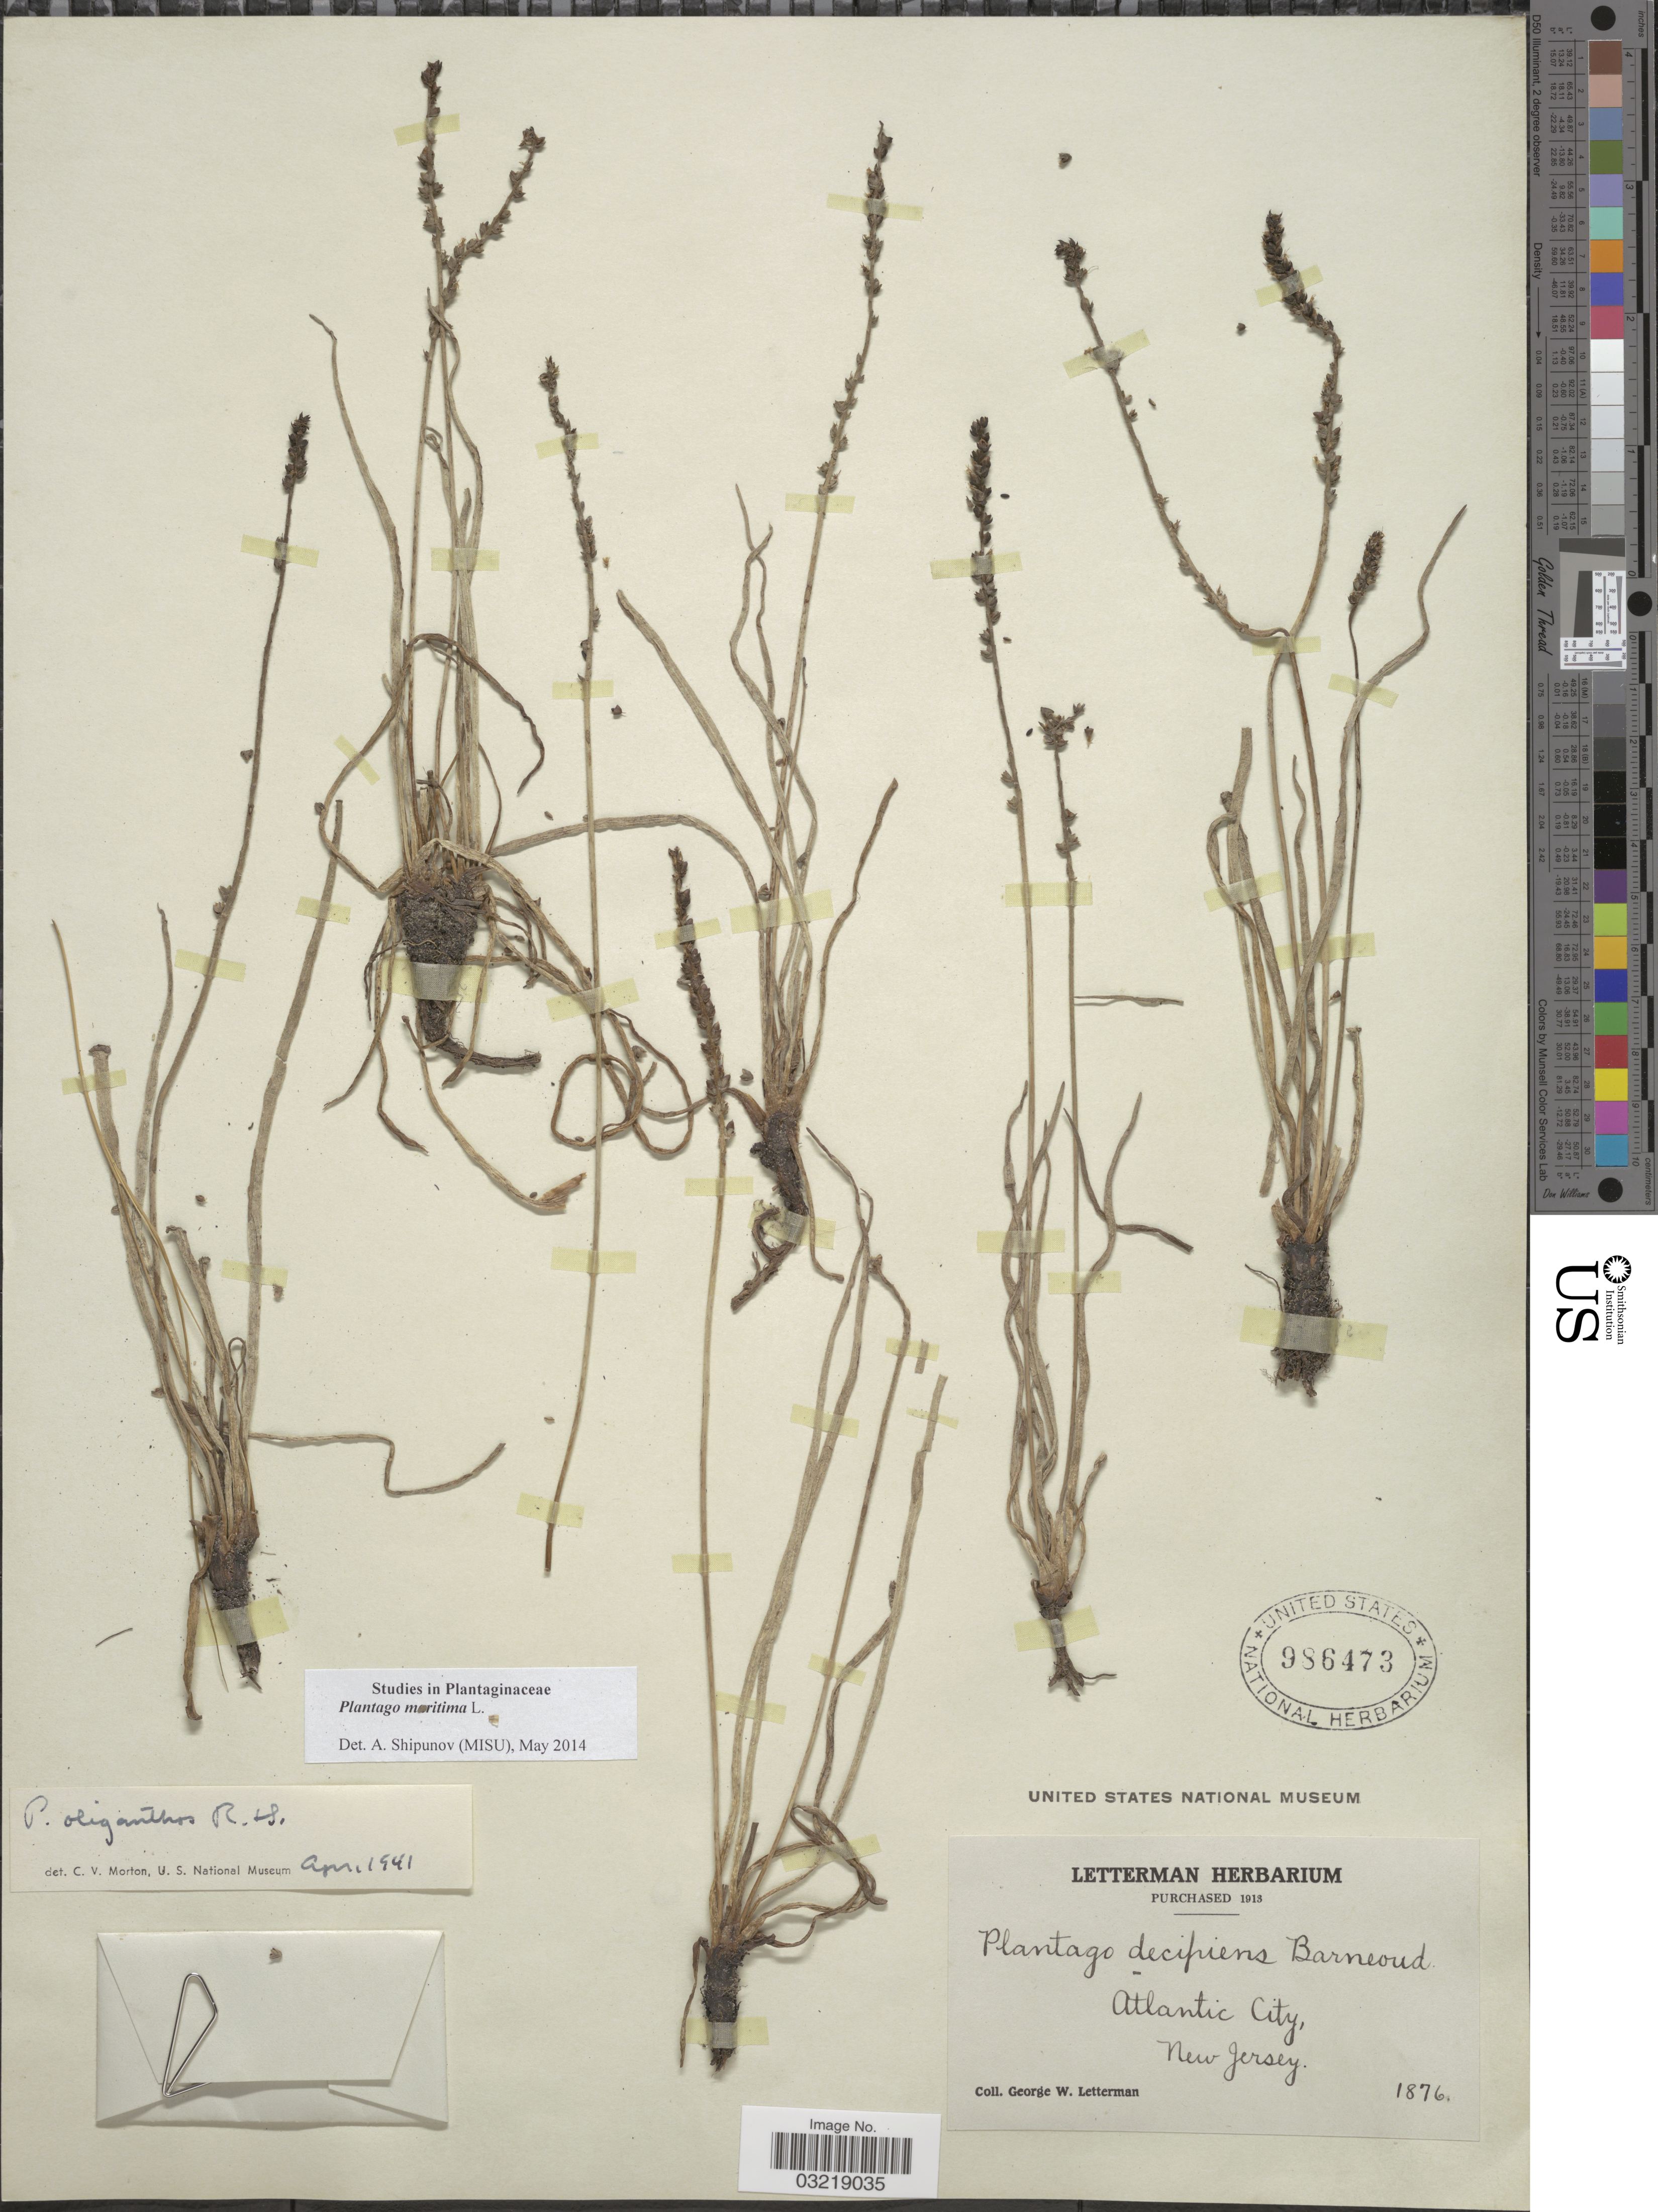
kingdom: Plantae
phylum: Tracheophyta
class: Magnoliopsida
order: Lamiales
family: Plantaginaceae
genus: Plantago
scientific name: Plantago maritima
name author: L.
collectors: G. W. Letterman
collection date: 1876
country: United States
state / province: New Jersey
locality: Atlantic City.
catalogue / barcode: US 986473